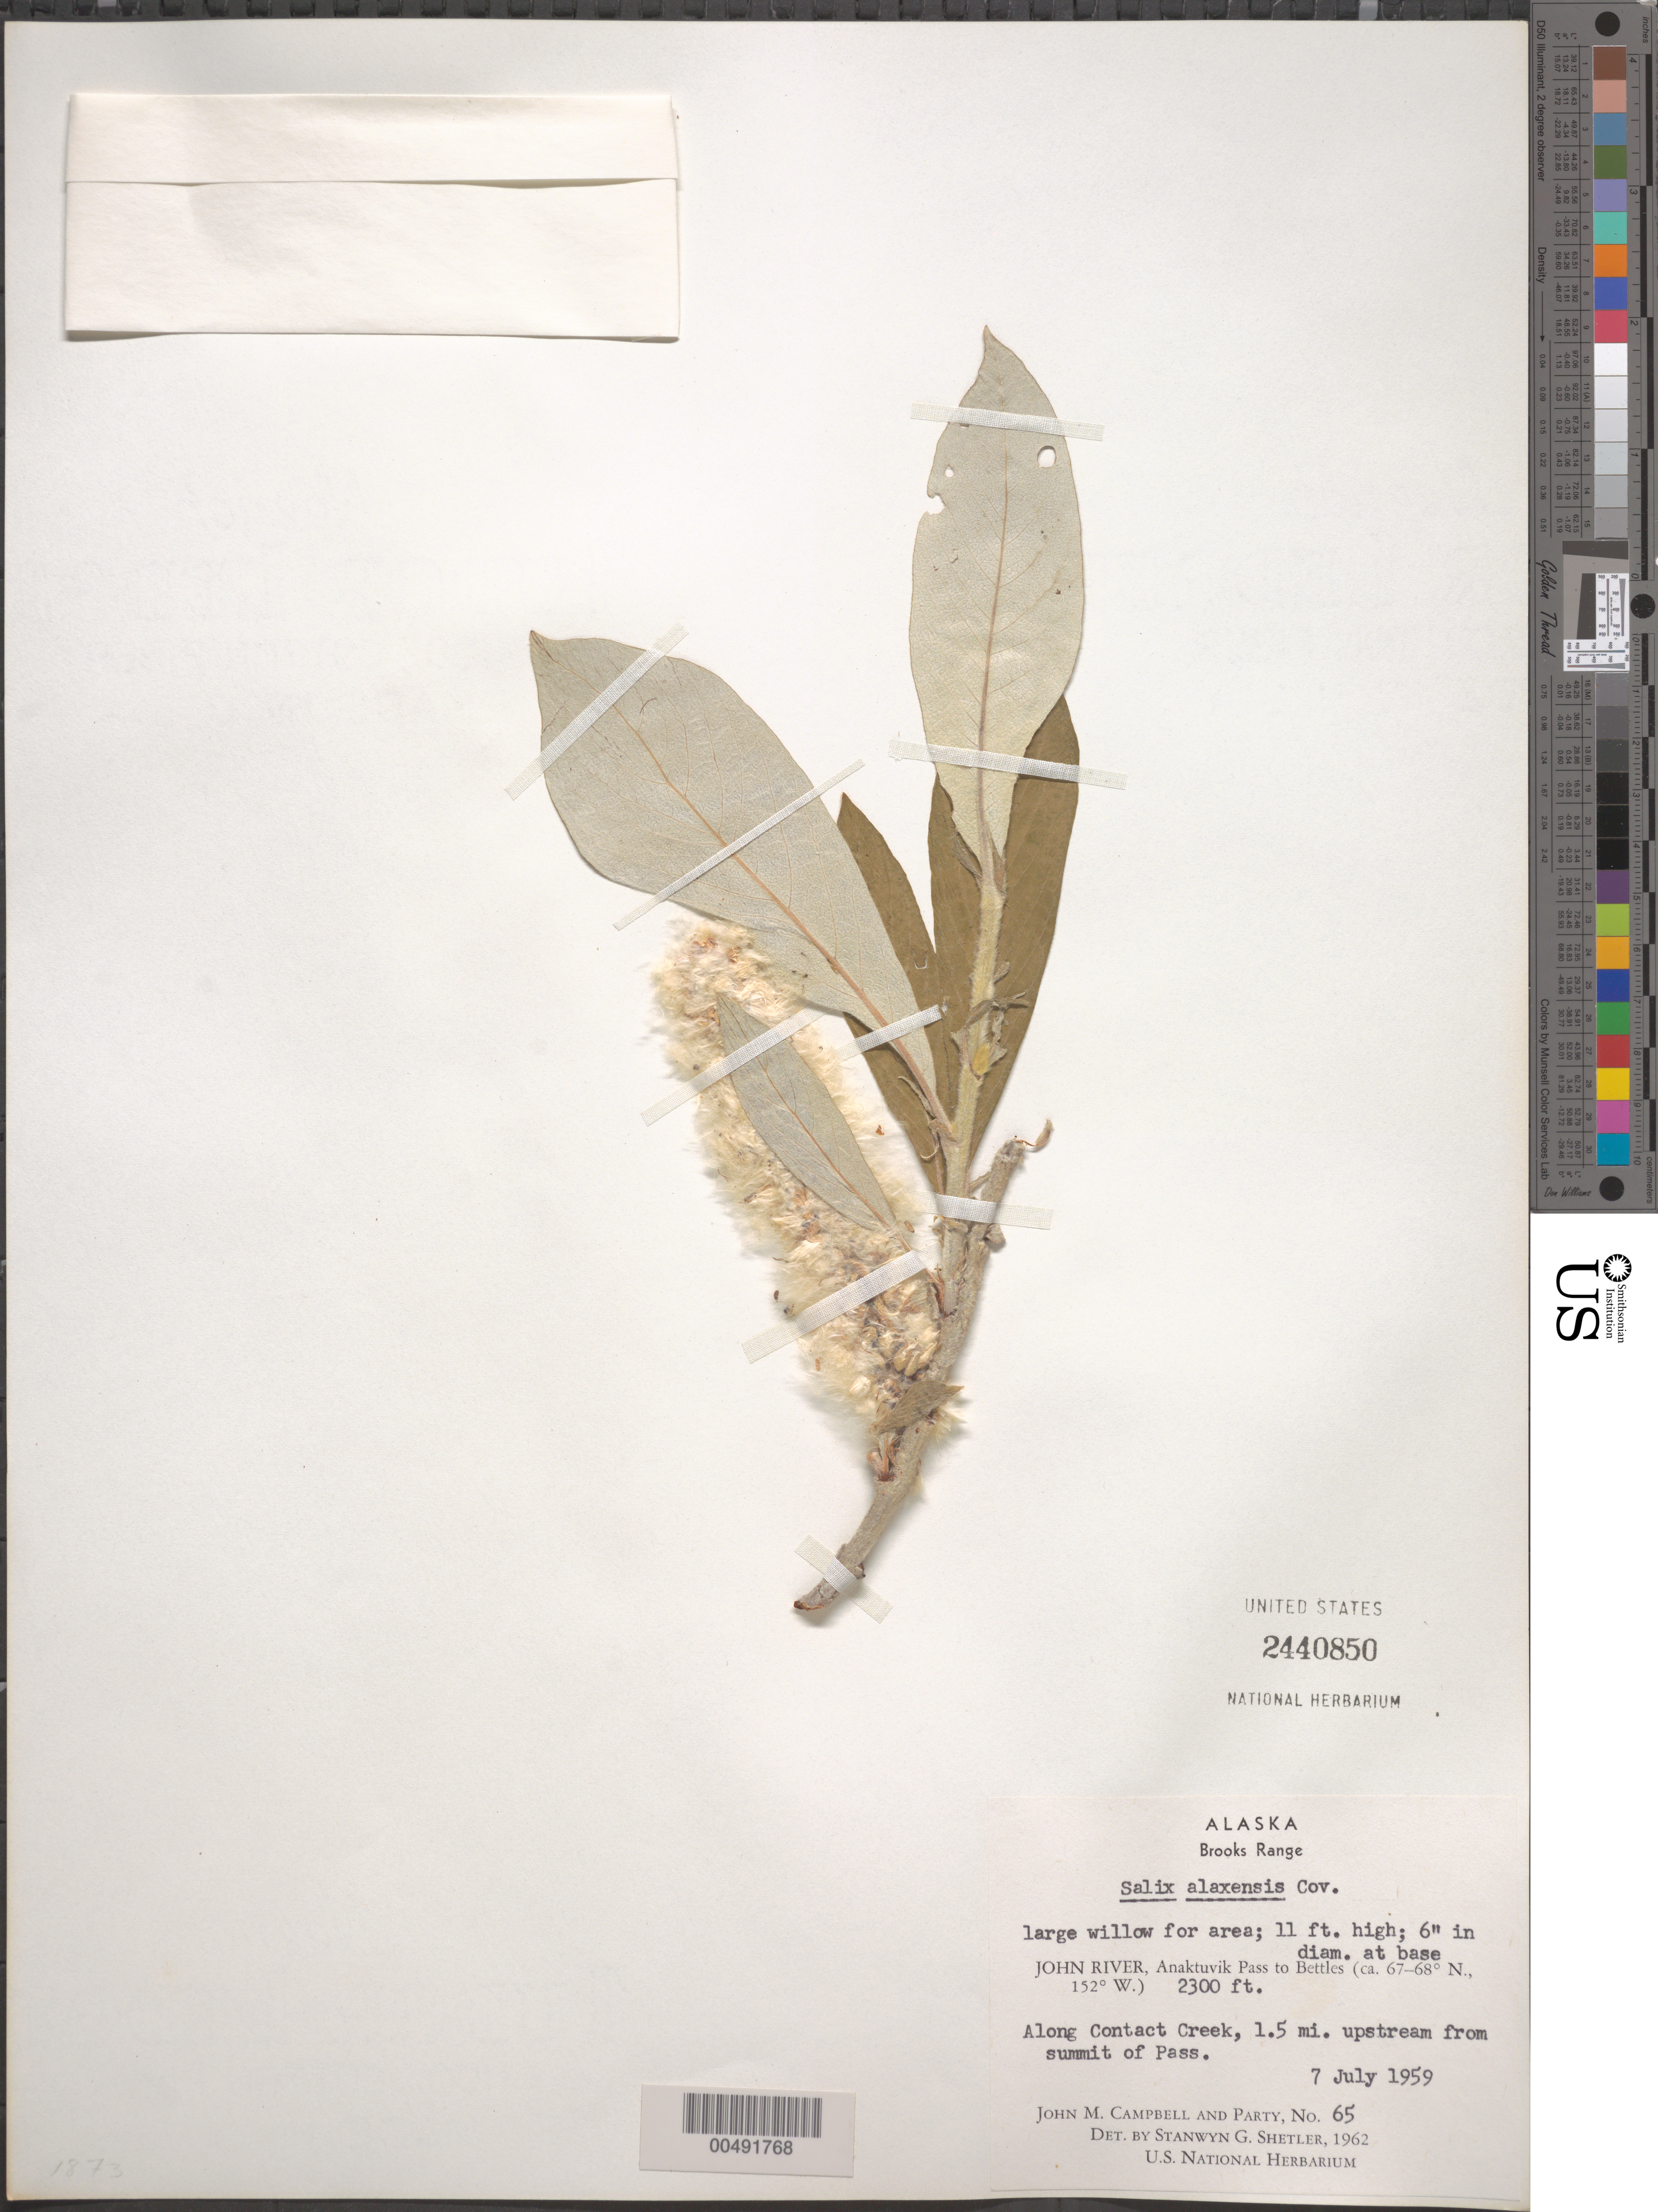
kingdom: Plantae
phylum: Tracheophyta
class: Magnoliopsida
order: Malpighiales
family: Salicaceae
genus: Salix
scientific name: Salix alaxensis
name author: (Andersson) Coville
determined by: Shetler, Stanwyn G., (US), NMNH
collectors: J. M. Campbell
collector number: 65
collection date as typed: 07 Jul 1959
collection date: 1959-07-07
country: United States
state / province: Alaska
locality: Brooks Range, 1.5 mi. upstream from summit of Anaktuvuk Pass to Bettles, along Contact Creek (lat/long recorded as: lat=::: long=152:0:0:W)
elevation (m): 701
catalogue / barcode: US 2440850